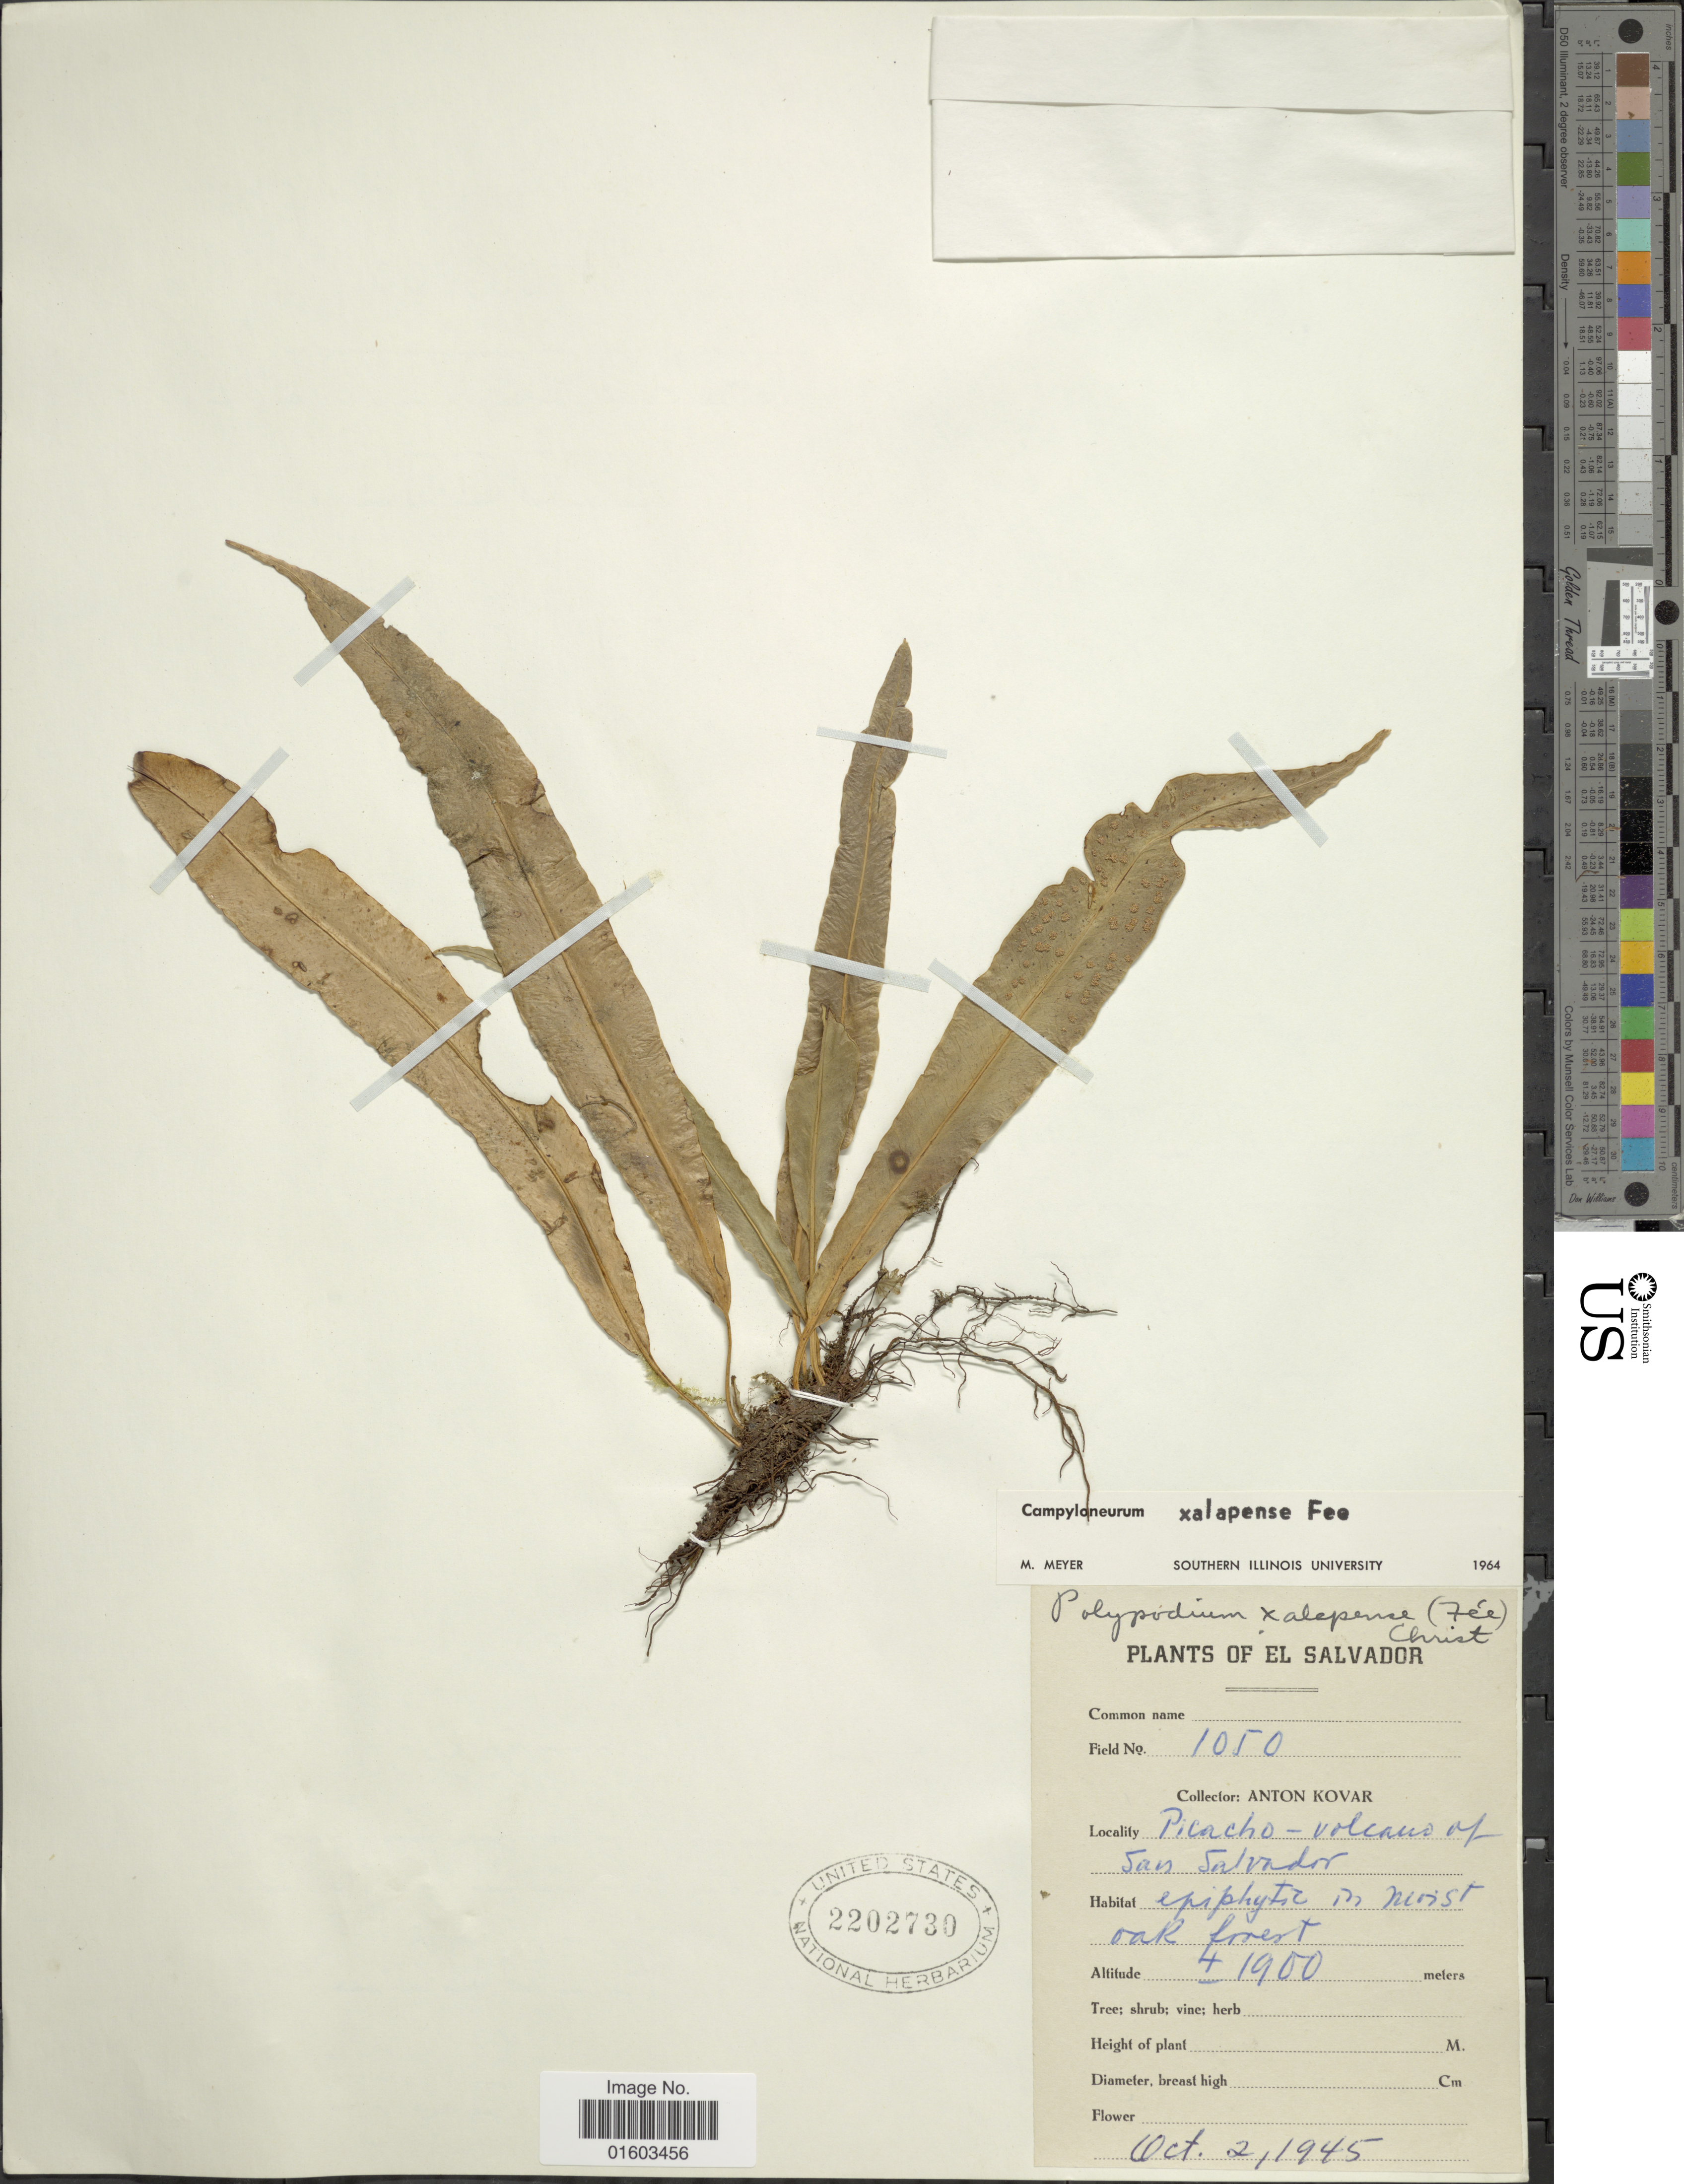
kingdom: Plantae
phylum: Tracheophyta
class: Polypodiopsida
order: Polypodiales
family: Polypodiaceae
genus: Campyloneurum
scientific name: Campyloneurum xalapense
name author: Fée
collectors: A. Kovar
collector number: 1050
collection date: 1945-10-02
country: El Salvador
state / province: San Salvador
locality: Picacho-volcano of San Salvador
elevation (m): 1900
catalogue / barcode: US 2202730